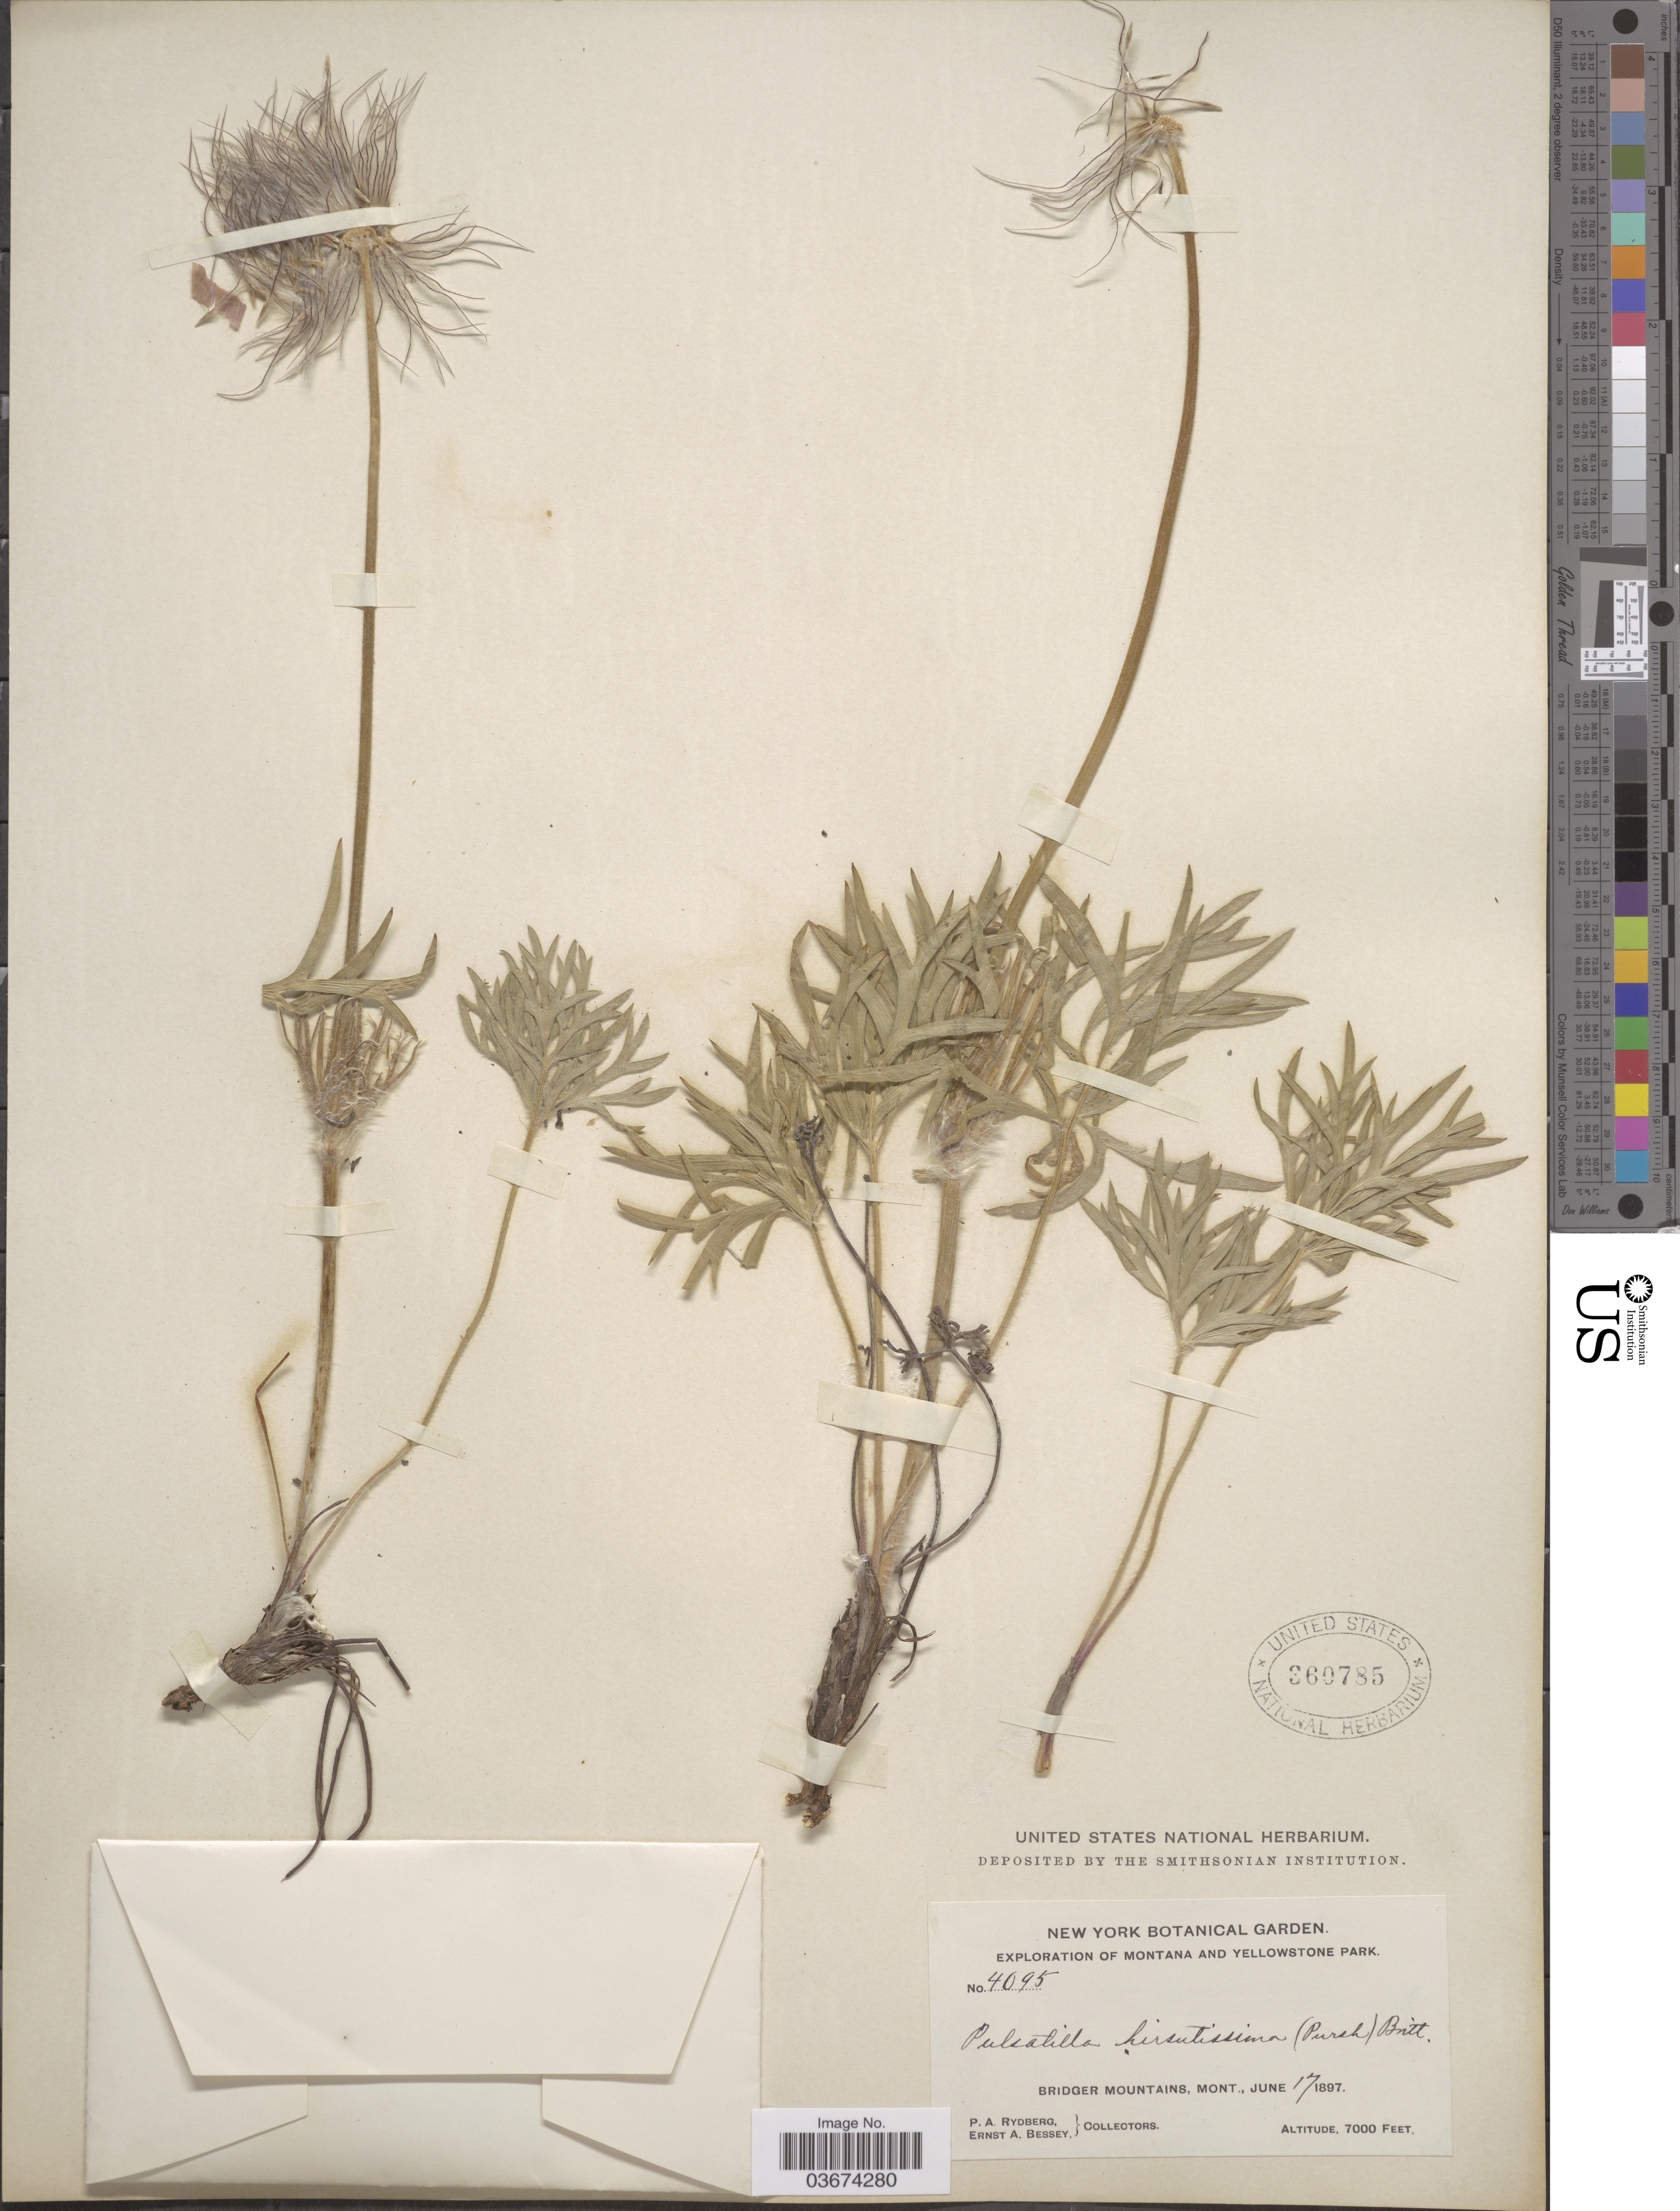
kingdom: Plantae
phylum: Tracheophyta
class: Magnoliopsida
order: Ranunculales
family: Ranunculaceae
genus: Pulsatilla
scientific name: Pulsatilla nuttalliana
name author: (DC.) Bercht. & J. Presl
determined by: Strong, Mark T., (BOT), Smithsonian Institution - National Museum of Natural History (UNITED STATES)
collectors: P. A. Rydberg & E. A. Bessey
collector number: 4095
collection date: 1897-06-17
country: United States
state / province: Montana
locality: Yellowstone Park. Bridger Mountains.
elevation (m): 2134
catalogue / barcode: US 360785